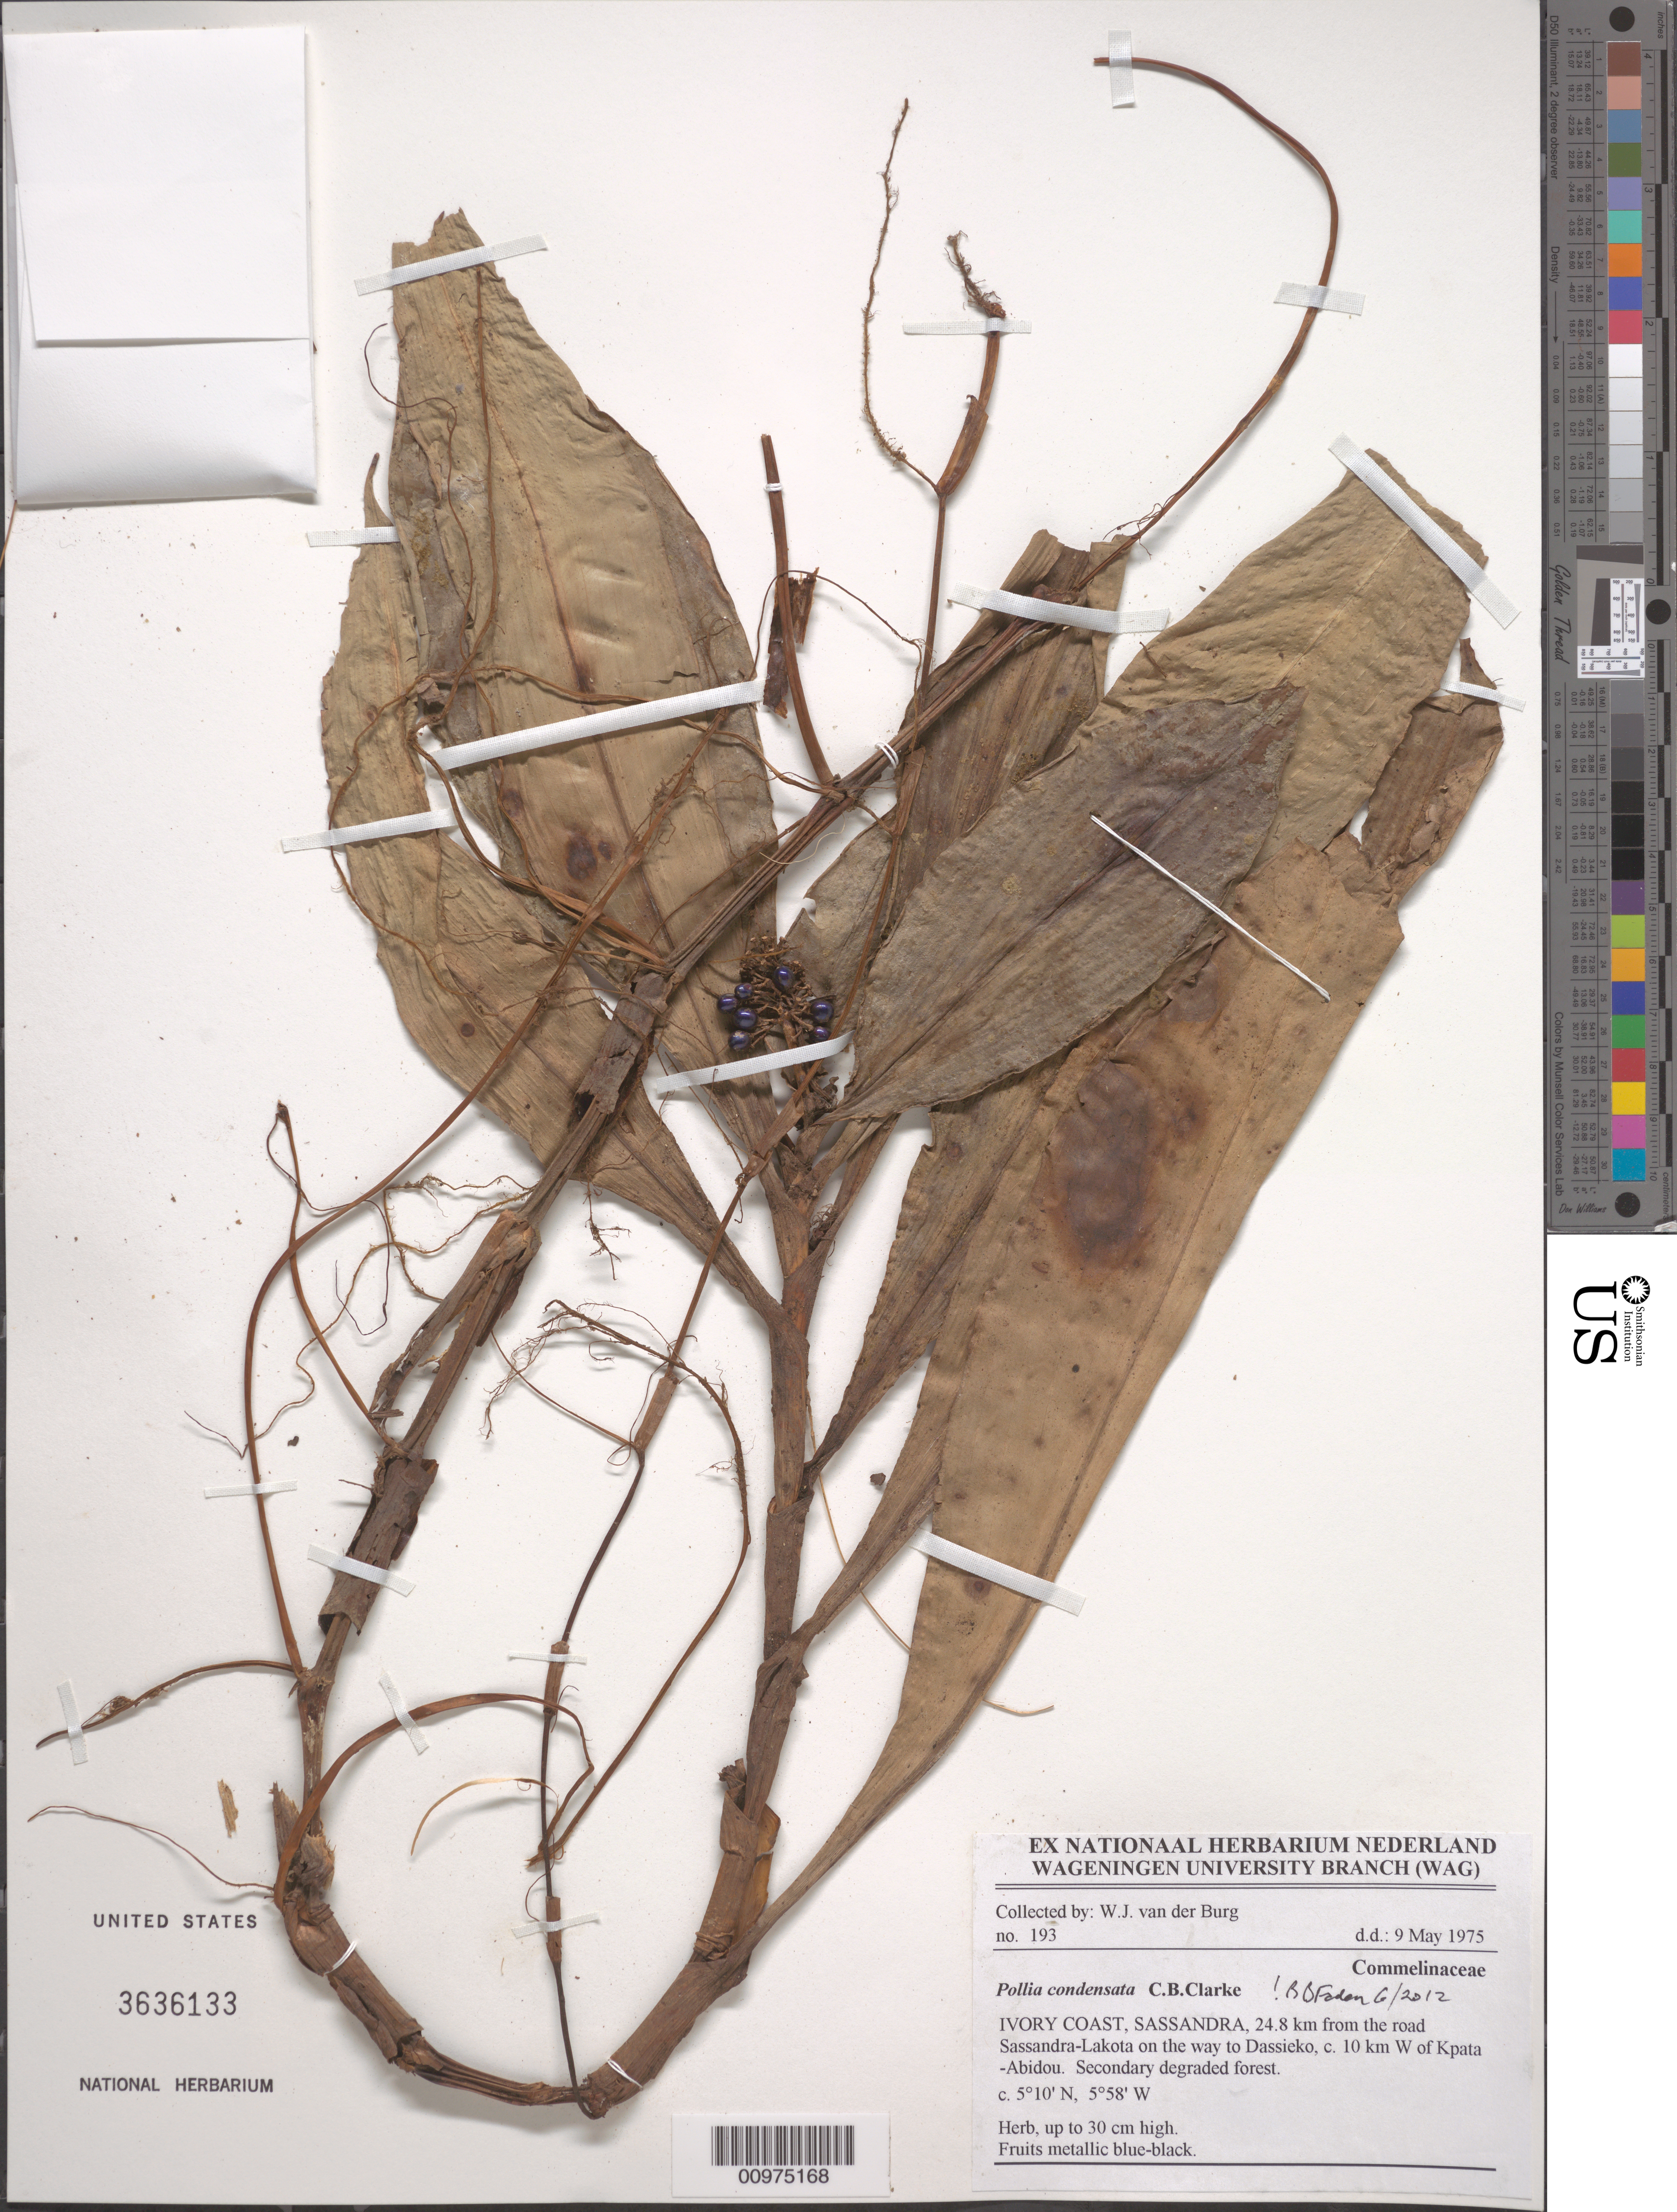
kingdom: Plantae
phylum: Tracheophyta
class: Liliopsida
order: Commelinales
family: Commelinaceae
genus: Pollia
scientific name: Pollia condensata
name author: C.B. Clarke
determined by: Faden, Robert B., (US), Smithsonian Institution - National Museum of Natural History (UNITED STATES)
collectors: W. van der Burg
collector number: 193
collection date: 1975-05-09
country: Ivory Coast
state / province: Bas-Sassandra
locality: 24.8 km from the road Sassandra-Lakota on the way to Dassieko, c. 10 km of Kpata-Abidou.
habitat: Secondary degraded forest.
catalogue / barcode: US 3636133